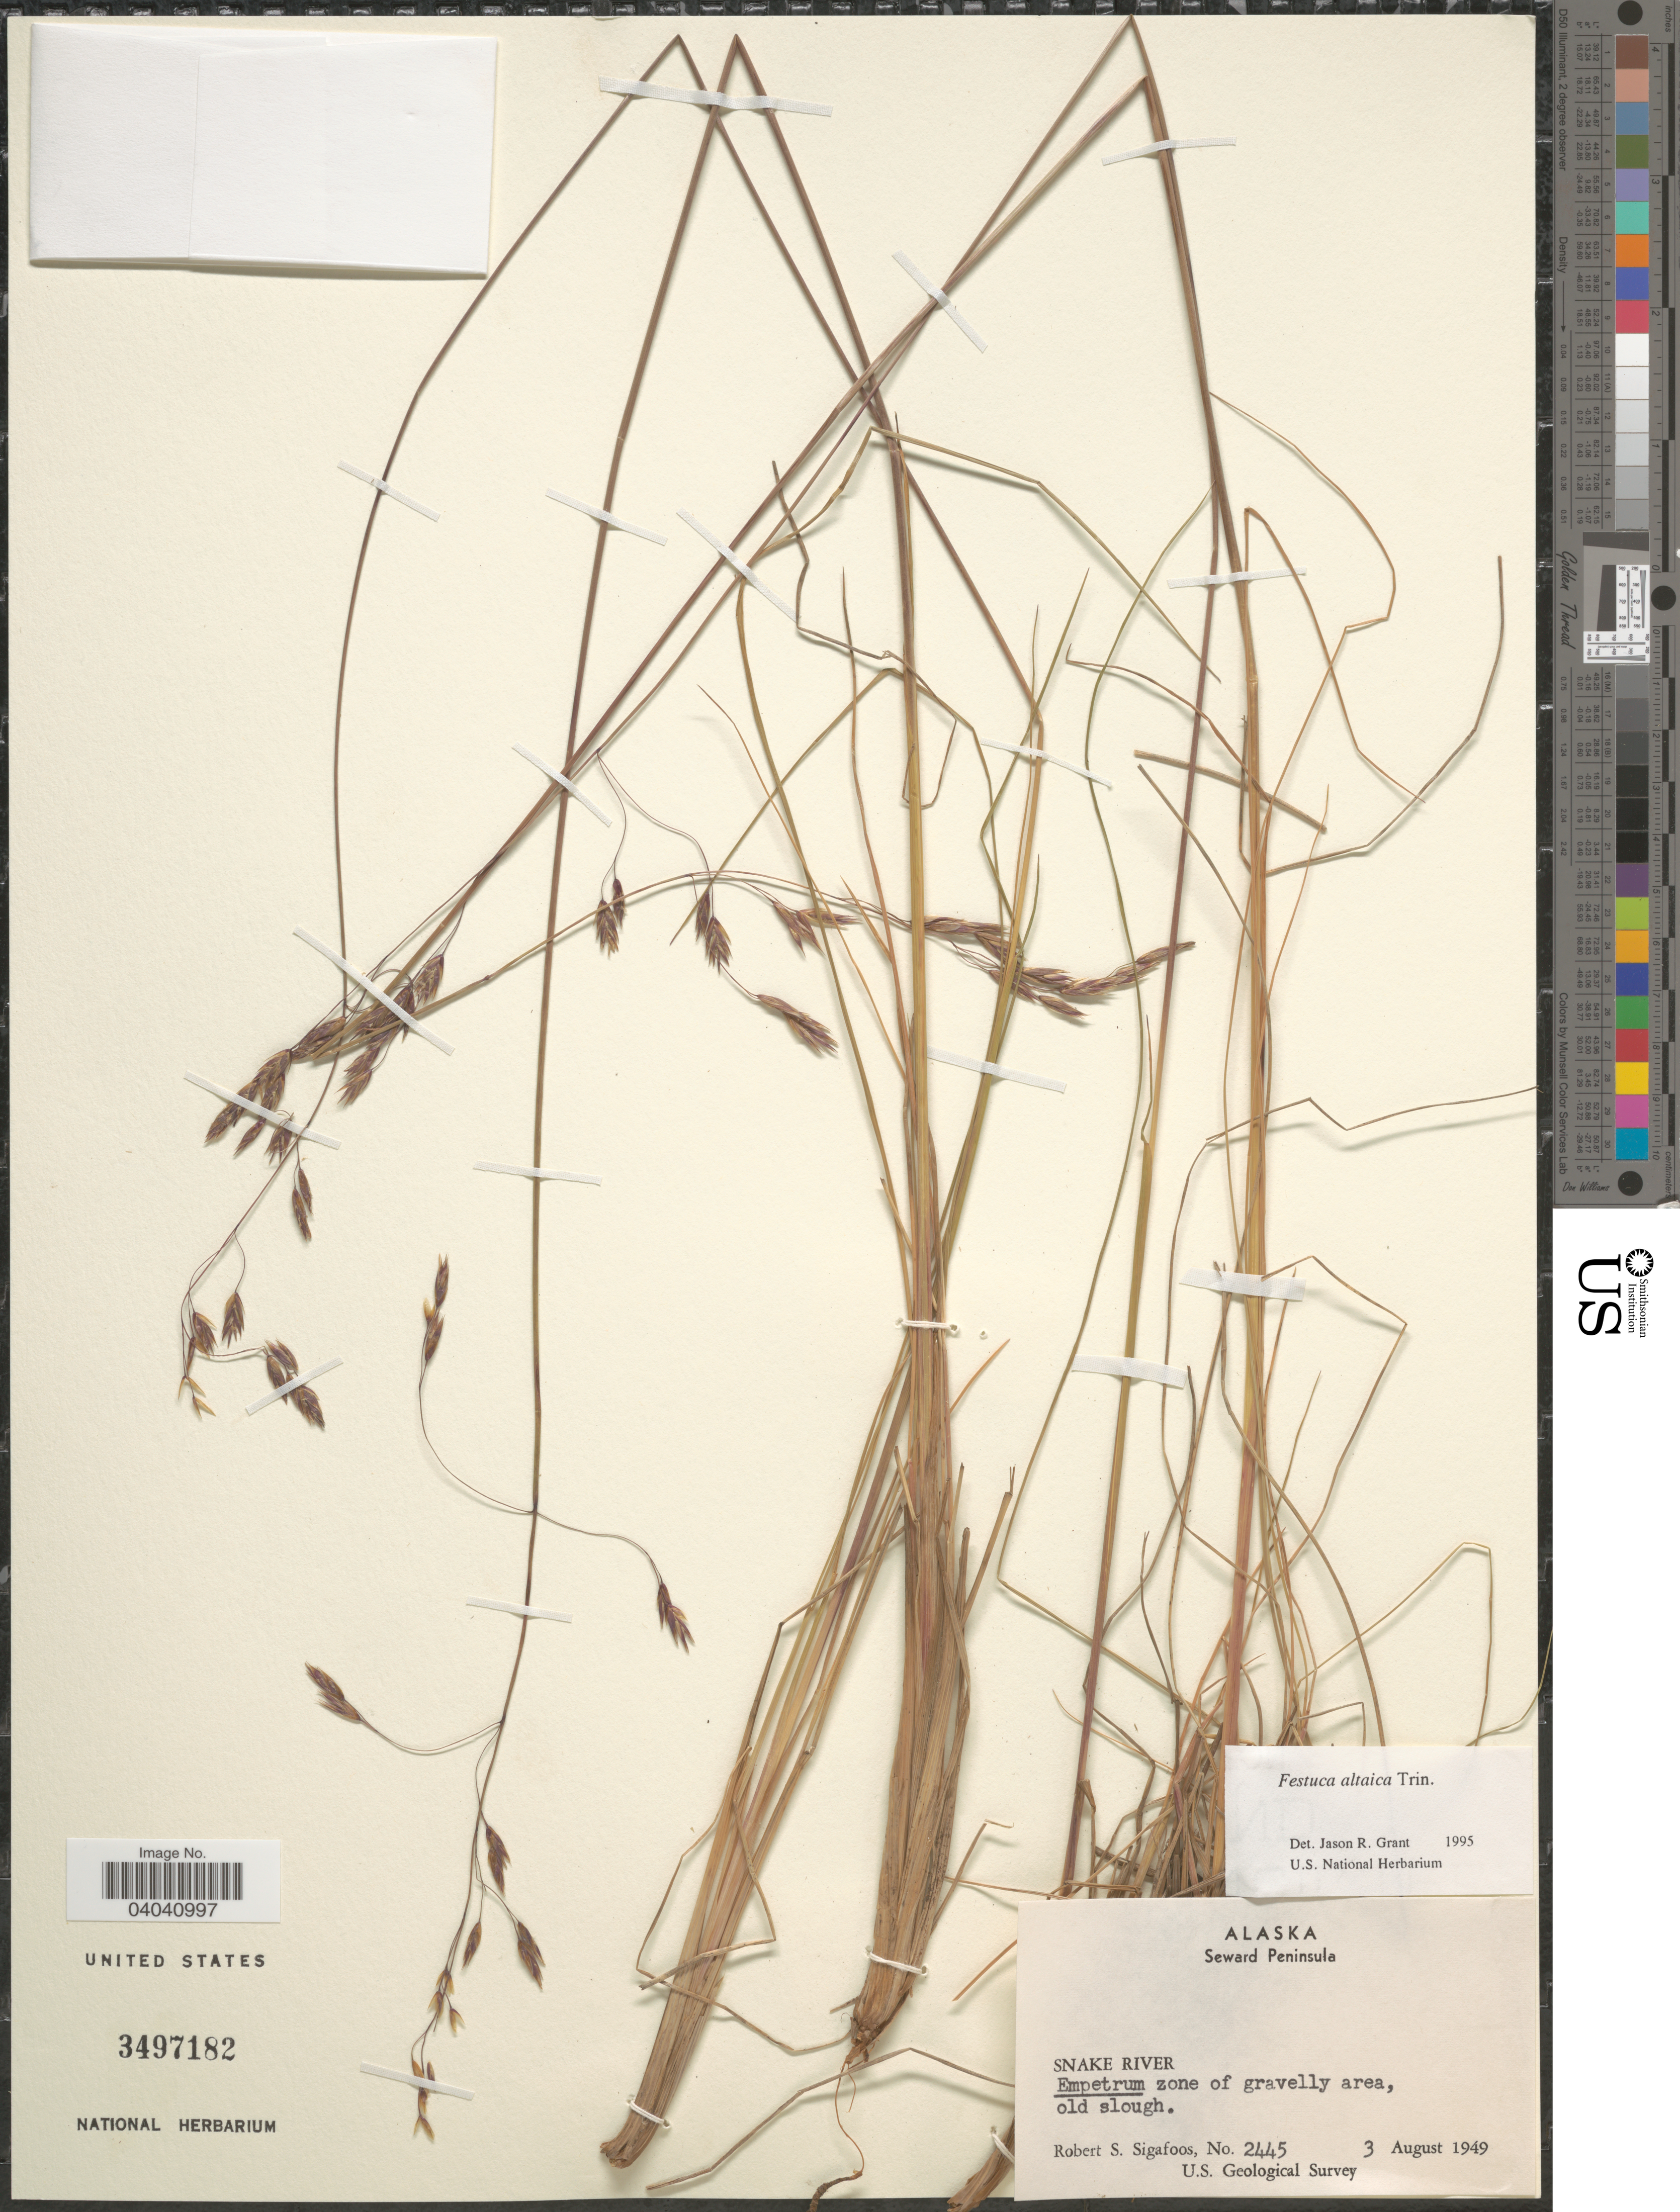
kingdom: Plantae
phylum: Tracheophyta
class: Liliopsida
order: Poales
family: Poaceae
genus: Festuca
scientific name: Festuca altaica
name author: Trin.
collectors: R. Sigafoos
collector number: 2445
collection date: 1949-08-03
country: United States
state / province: Alaska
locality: Seward Peninsula. Snake River.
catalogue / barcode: US 3497182